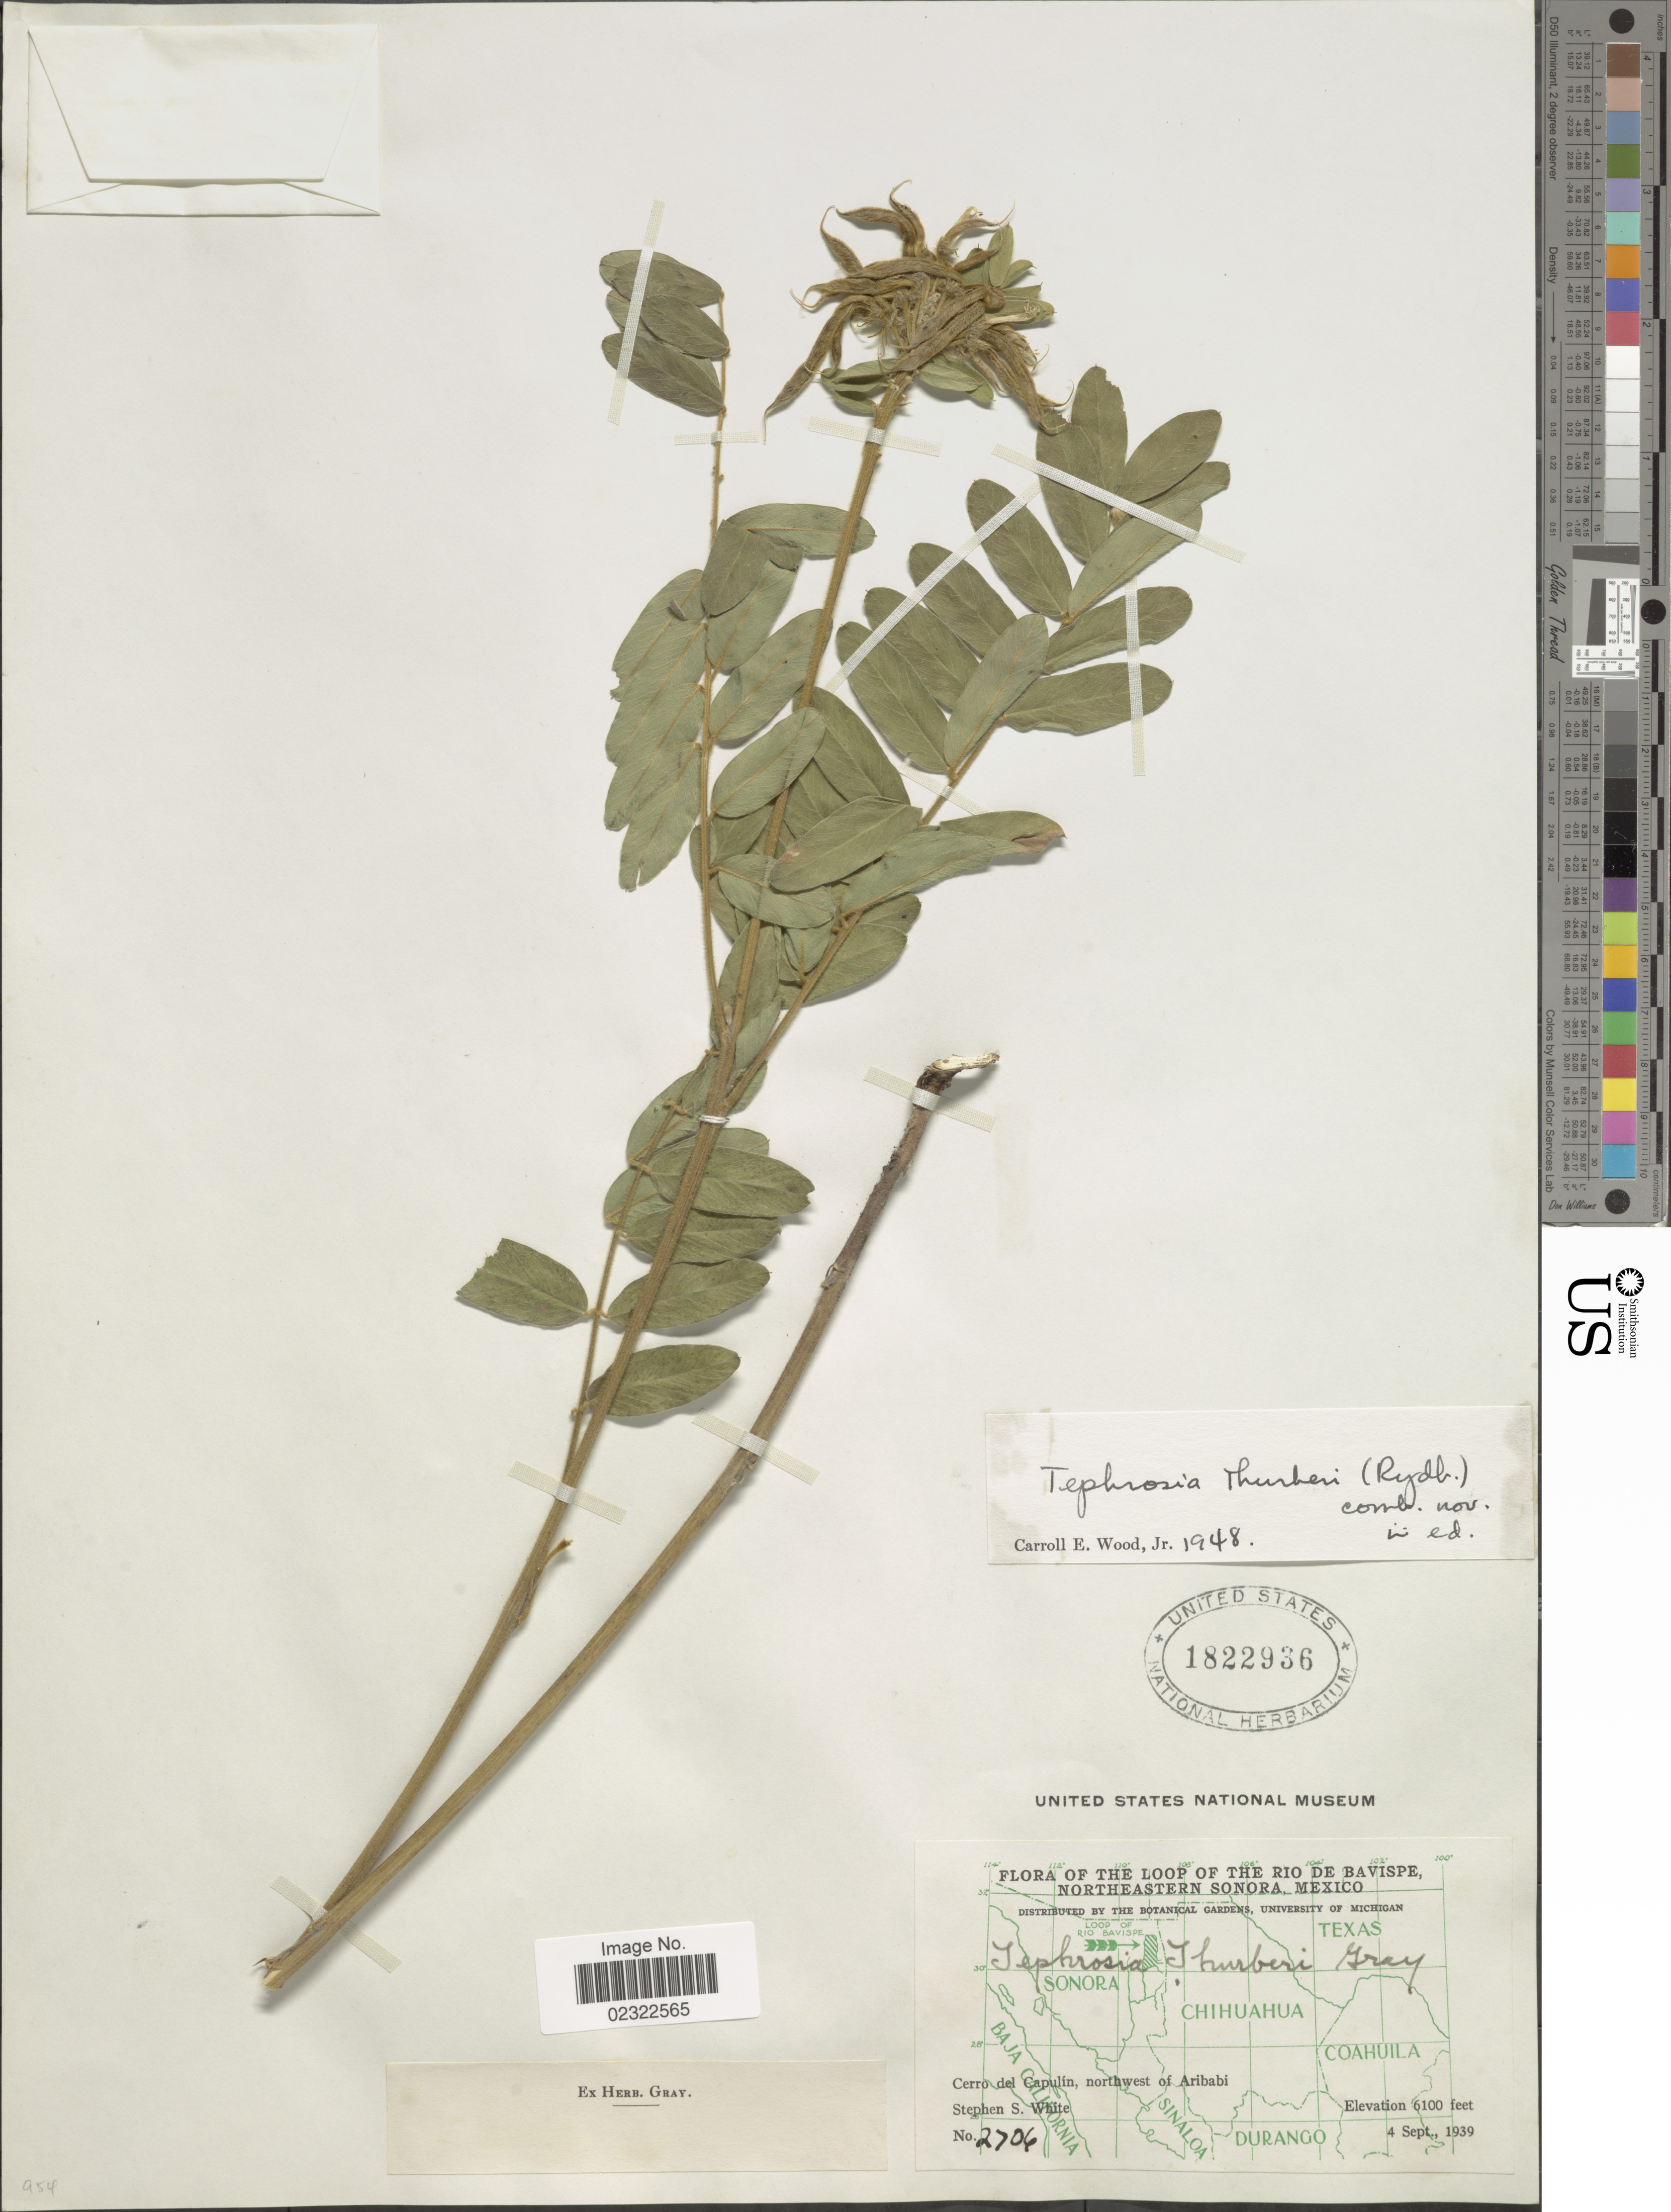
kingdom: Plantae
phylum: Tracheophyta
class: Magnoliopsida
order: Fabales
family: Fabaceae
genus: Tephrosia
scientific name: Tephrosia thurberi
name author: (Rydb.) C.E. Wood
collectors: S. S. White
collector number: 2706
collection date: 1939-09-04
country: Mexico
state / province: Sonora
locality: Loop of the Rio de Bavispe, Northeastern Sonora, Mexico, Cerro del Capullin, northwest of Aribabi.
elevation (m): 1859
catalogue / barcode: US 1822936